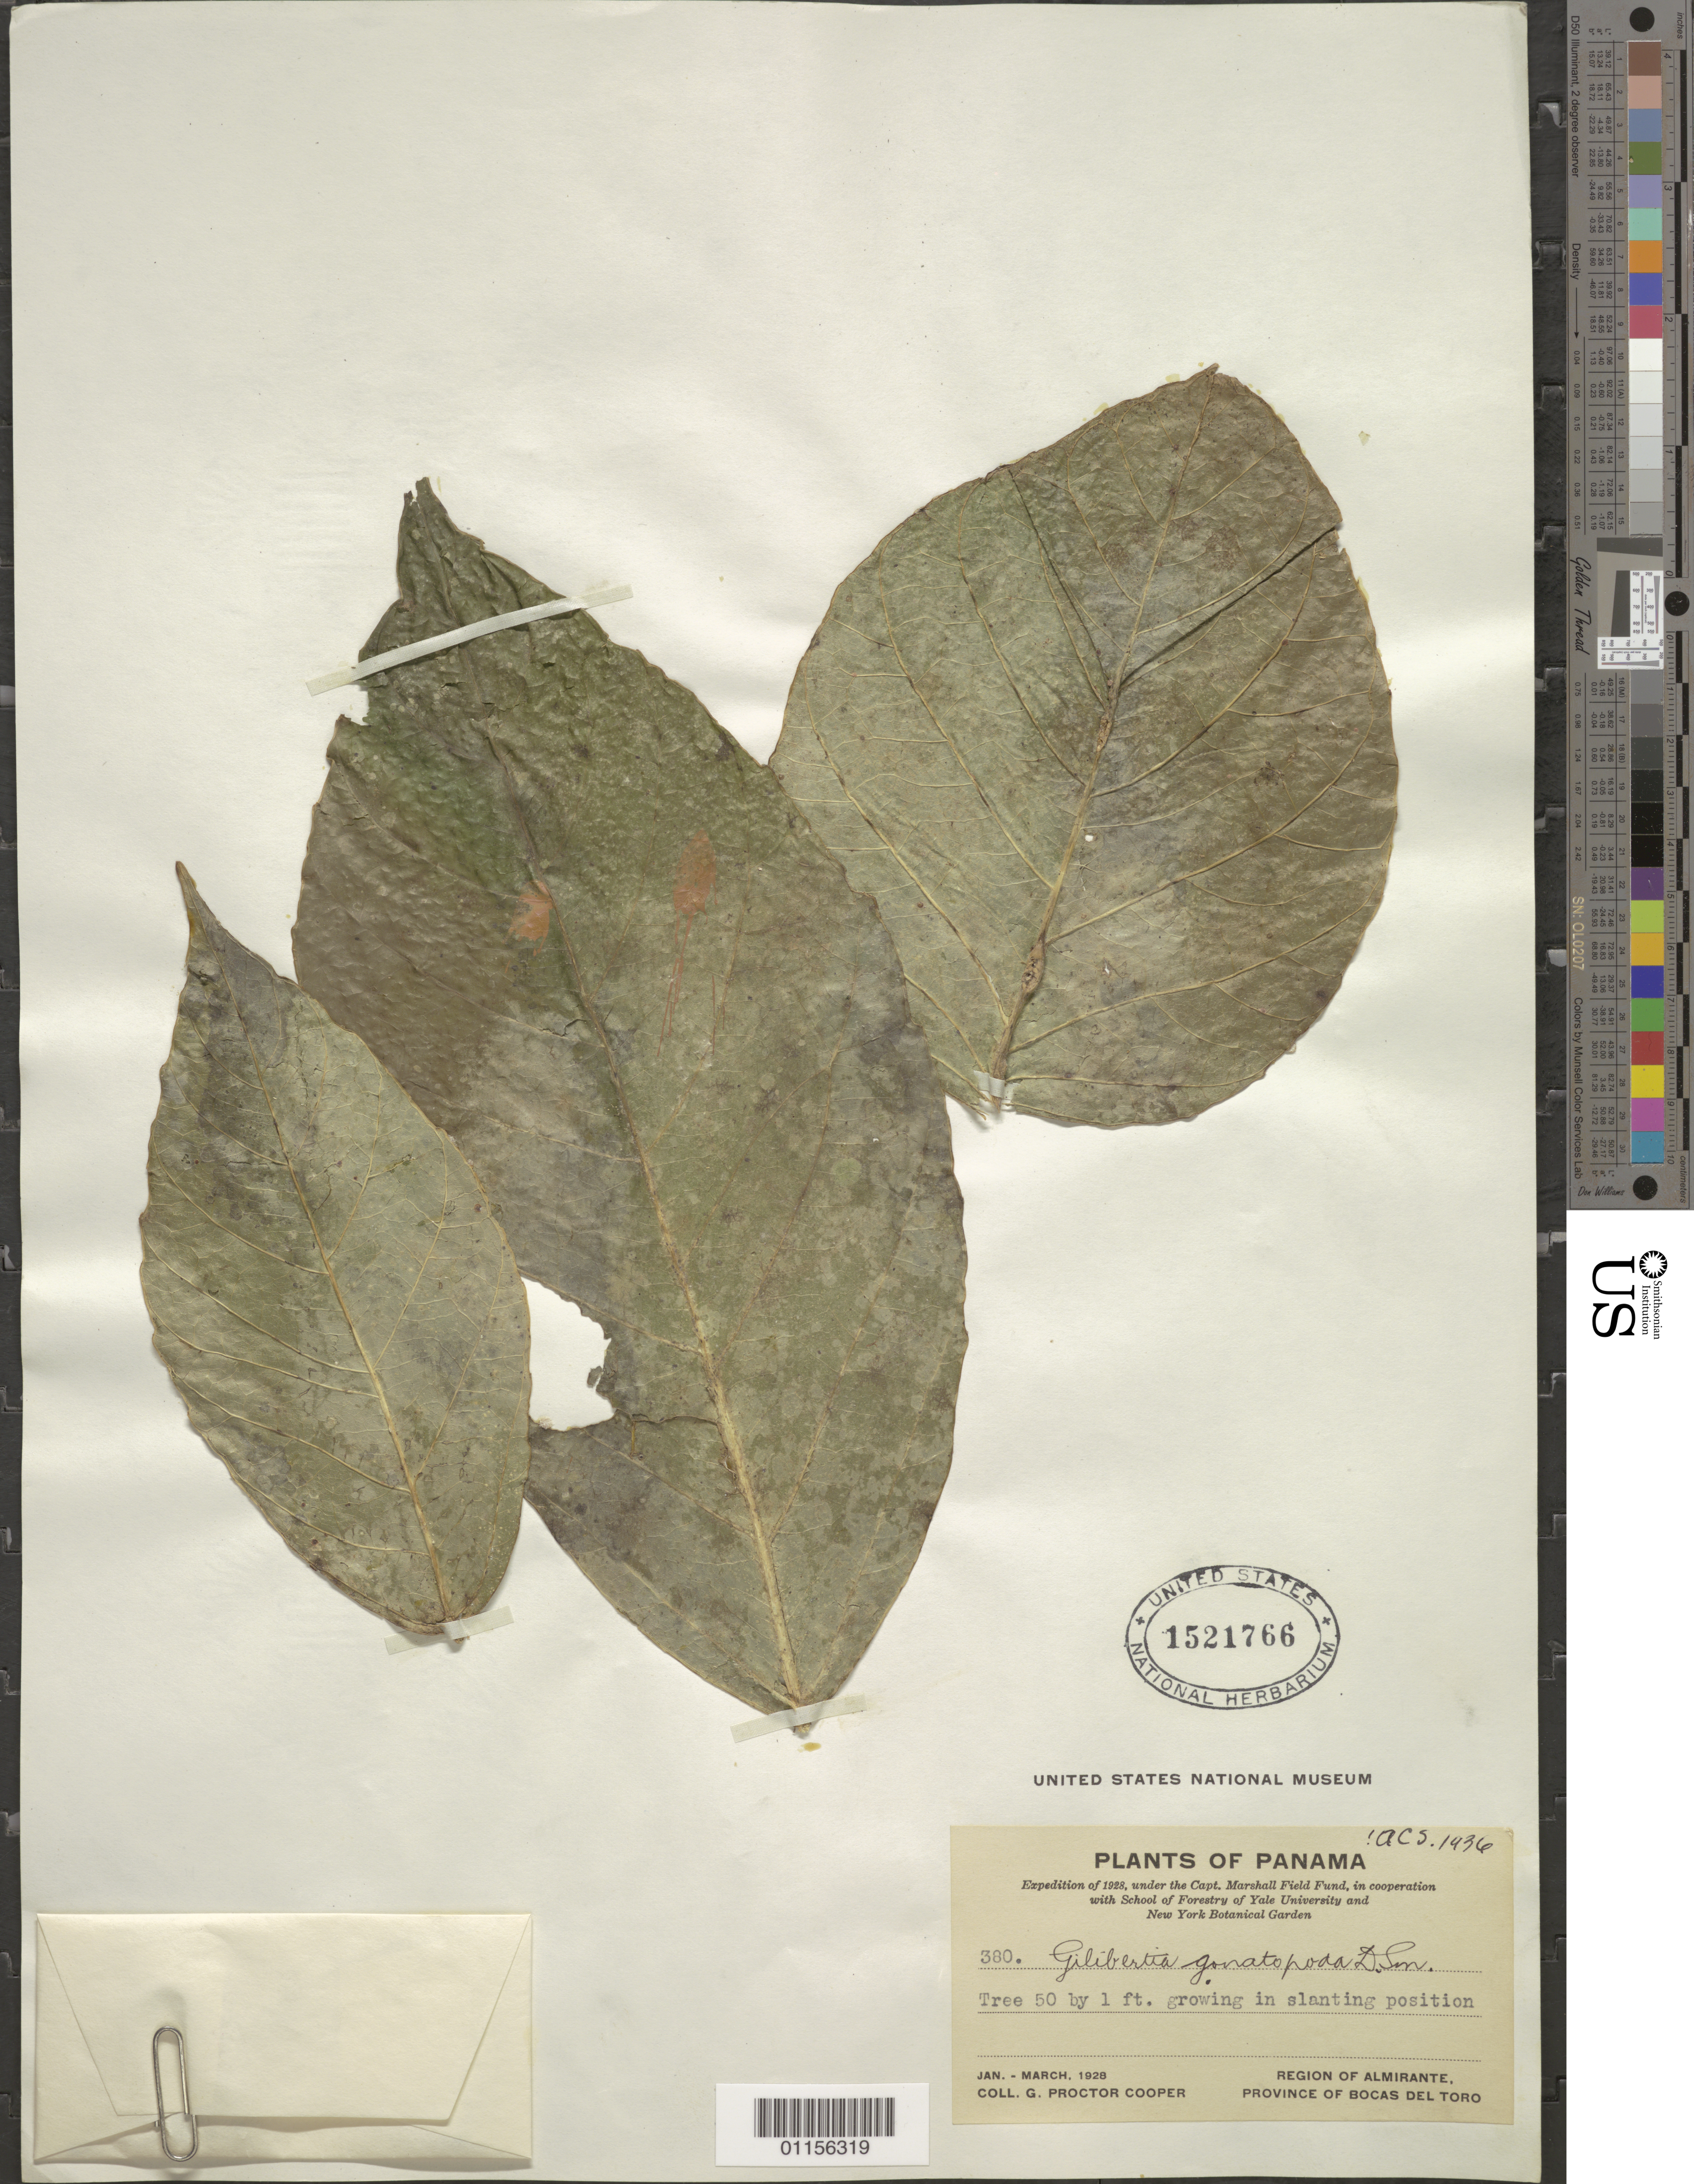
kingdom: Plantae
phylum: Tracheophyta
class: Magnoliopsida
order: Apiales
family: Araliaceae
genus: Dendropanax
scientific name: Dendropanax gonatopodus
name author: (Donn. Sm.) A.C. Sm.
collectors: G. Cooper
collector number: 380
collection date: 1928-01/1928-03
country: Panama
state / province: Bocas del Toro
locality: Region of Almirante.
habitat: Tree, growing in slanting position.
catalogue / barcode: US 1521766